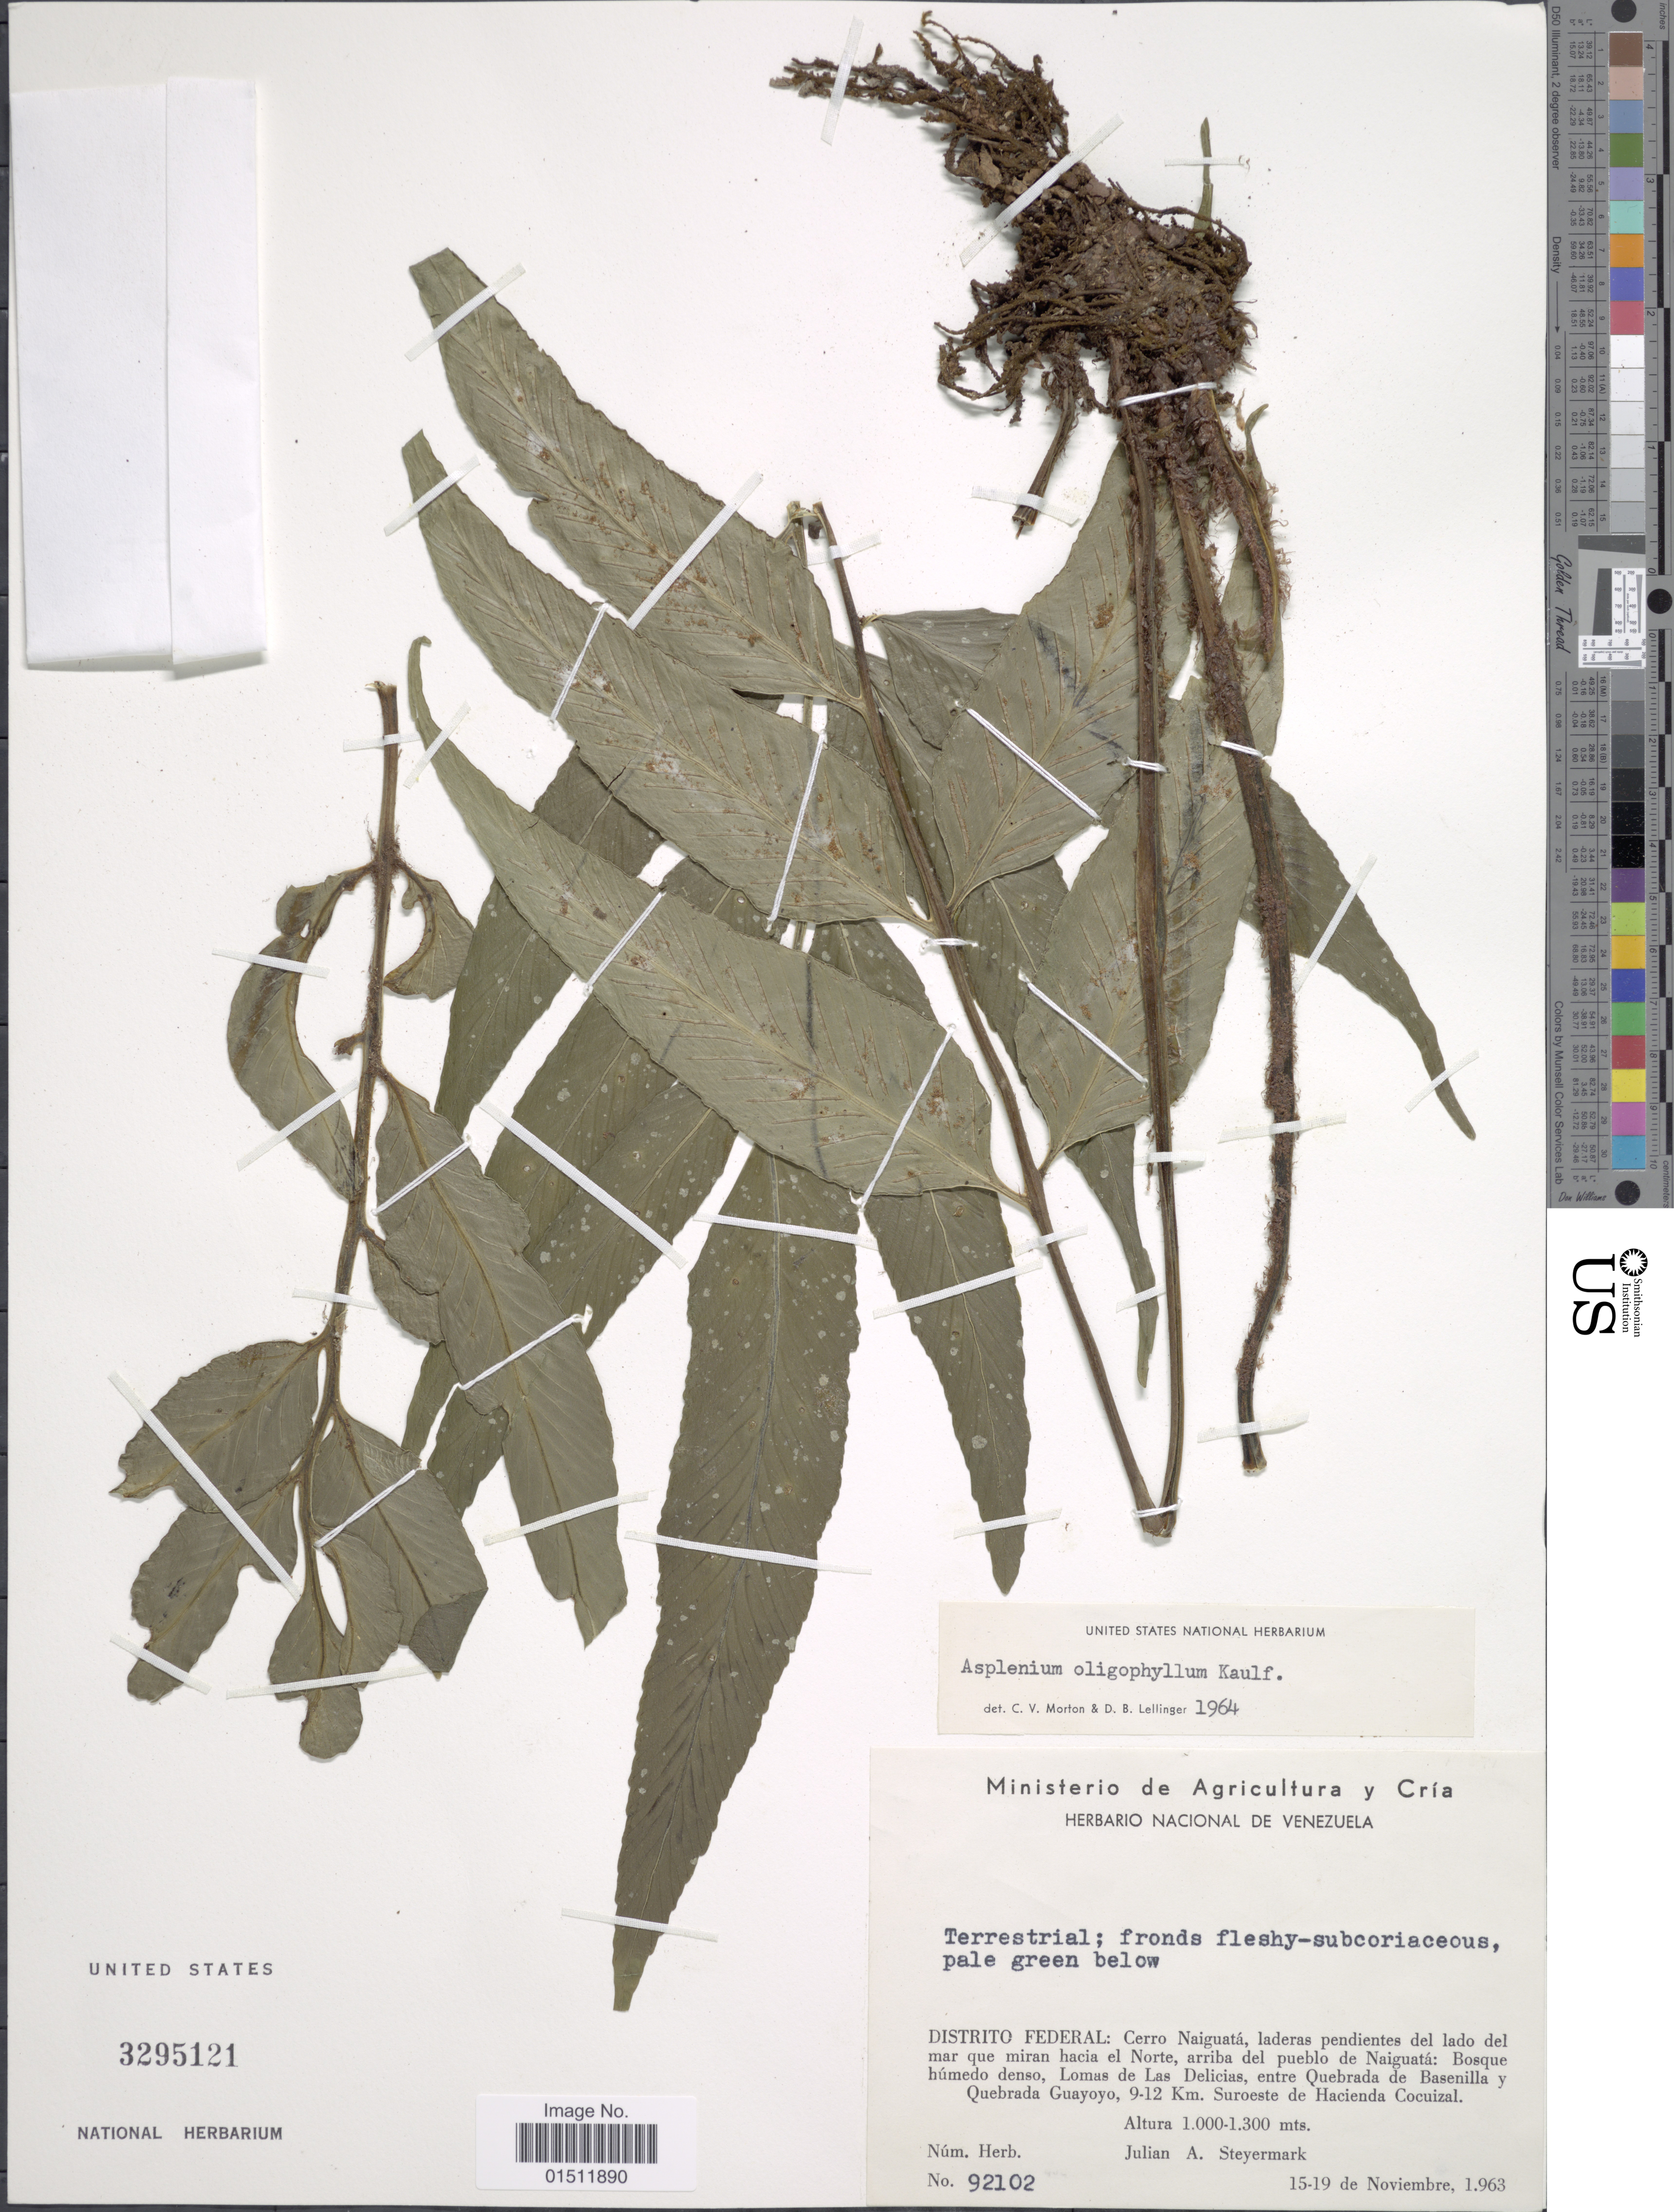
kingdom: Plantae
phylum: Tracheophyta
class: Polypodiopsida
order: Polypodiales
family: Aspleniaceae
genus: Asplenium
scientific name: Asplenium oligophyllum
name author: Kaulf.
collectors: J. Steyermark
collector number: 92102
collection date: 1963-11-15/1963-11-19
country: Venezuela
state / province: Distrito Federal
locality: Distrito Federal:Cerro Naiguata, laderas pendientes del lado del mar que miran hacia el Norte, arriba del pueblo de Naiguata: Bosque humedo denso, Lomas de Las Delicias, entre Quebrada de Basenilla y Quebrada Guanyoyo. 9-12 Km. Suroeste de Haciendo Cocuizal.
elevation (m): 1000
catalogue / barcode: US 3295121